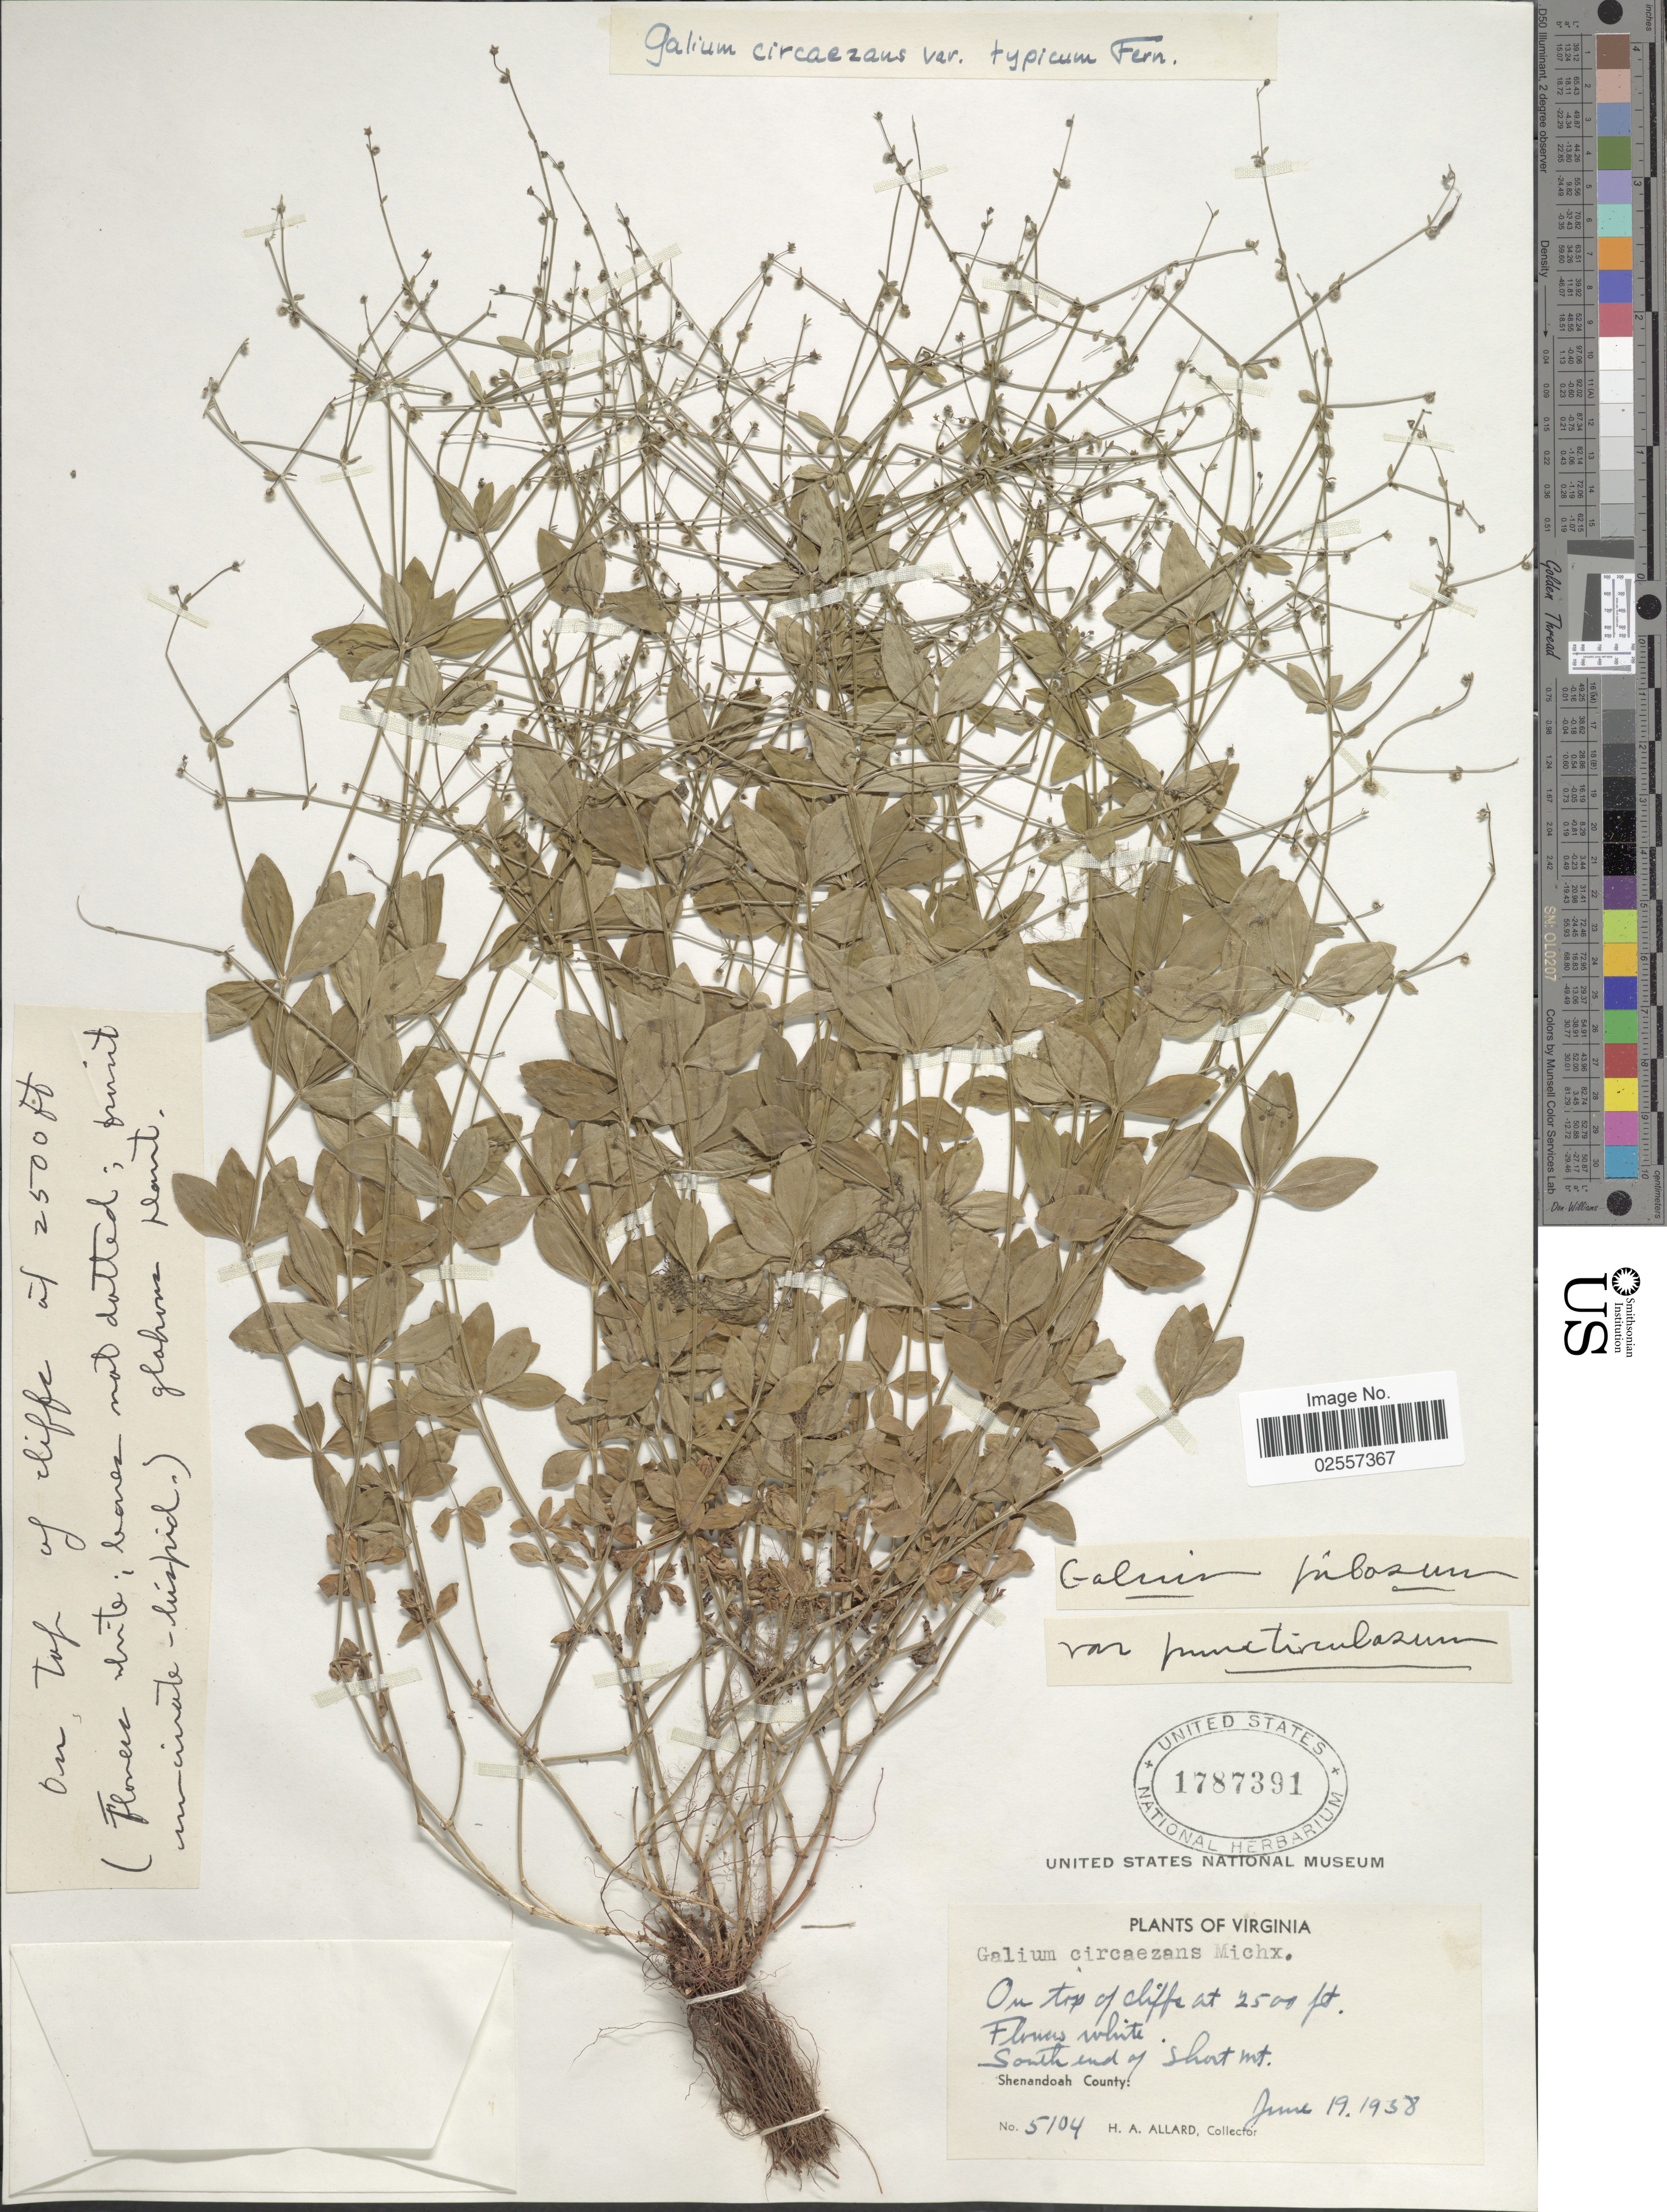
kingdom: Plantae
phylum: Tracheophyta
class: Magnoliopsida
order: Gentianales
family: Rubiaceae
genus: Galium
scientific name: Galium circaezans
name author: Michx.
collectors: H. A. Allard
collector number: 5104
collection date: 1938-06-19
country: United States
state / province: Virginia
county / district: Shenandoah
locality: South end of Short Mt. Shenandoah County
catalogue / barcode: US 1787391